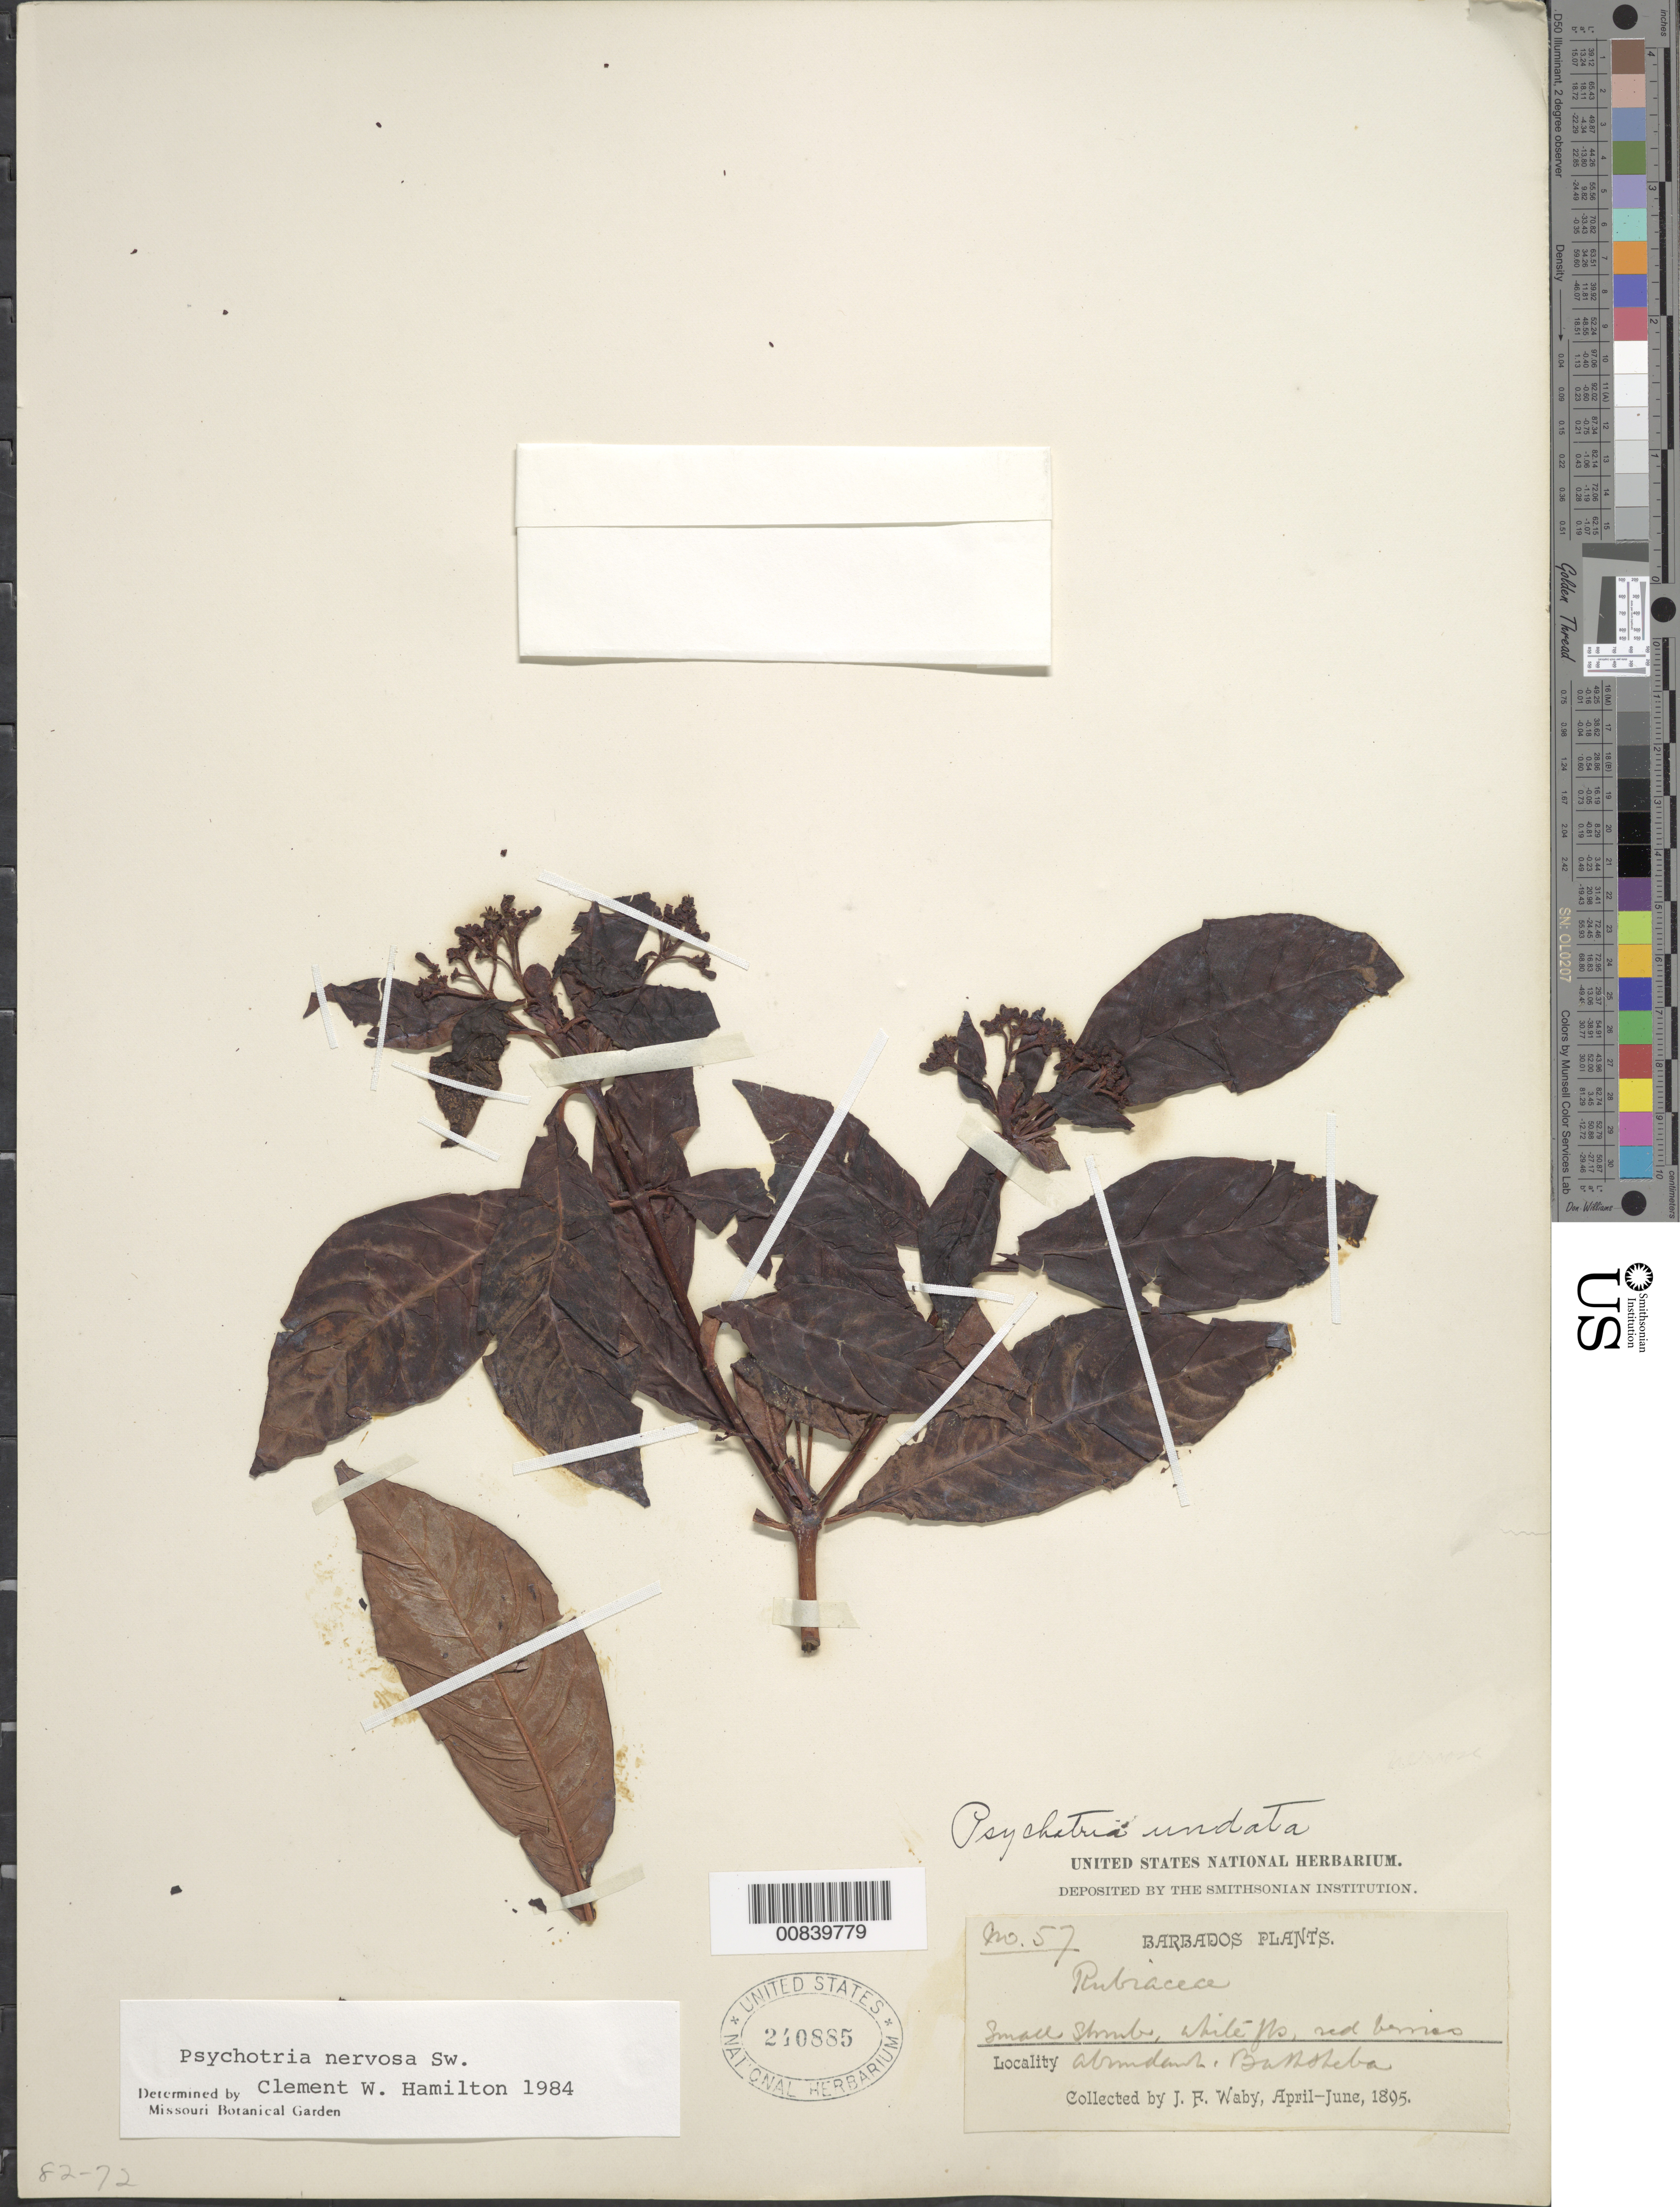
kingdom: Plantae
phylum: Tracheophyta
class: Magnoliopsida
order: Gentianales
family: Rubiaceae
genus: Psychotria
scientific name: Psychotria nervosa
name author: Sw.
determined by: Hamilton, C. W.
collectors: J. Waby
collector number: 57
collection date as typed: Apr 1895 to -- Jun 1895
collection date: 1895-04/1895-06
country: Barbados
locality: Banoseba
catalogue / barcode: US 240885